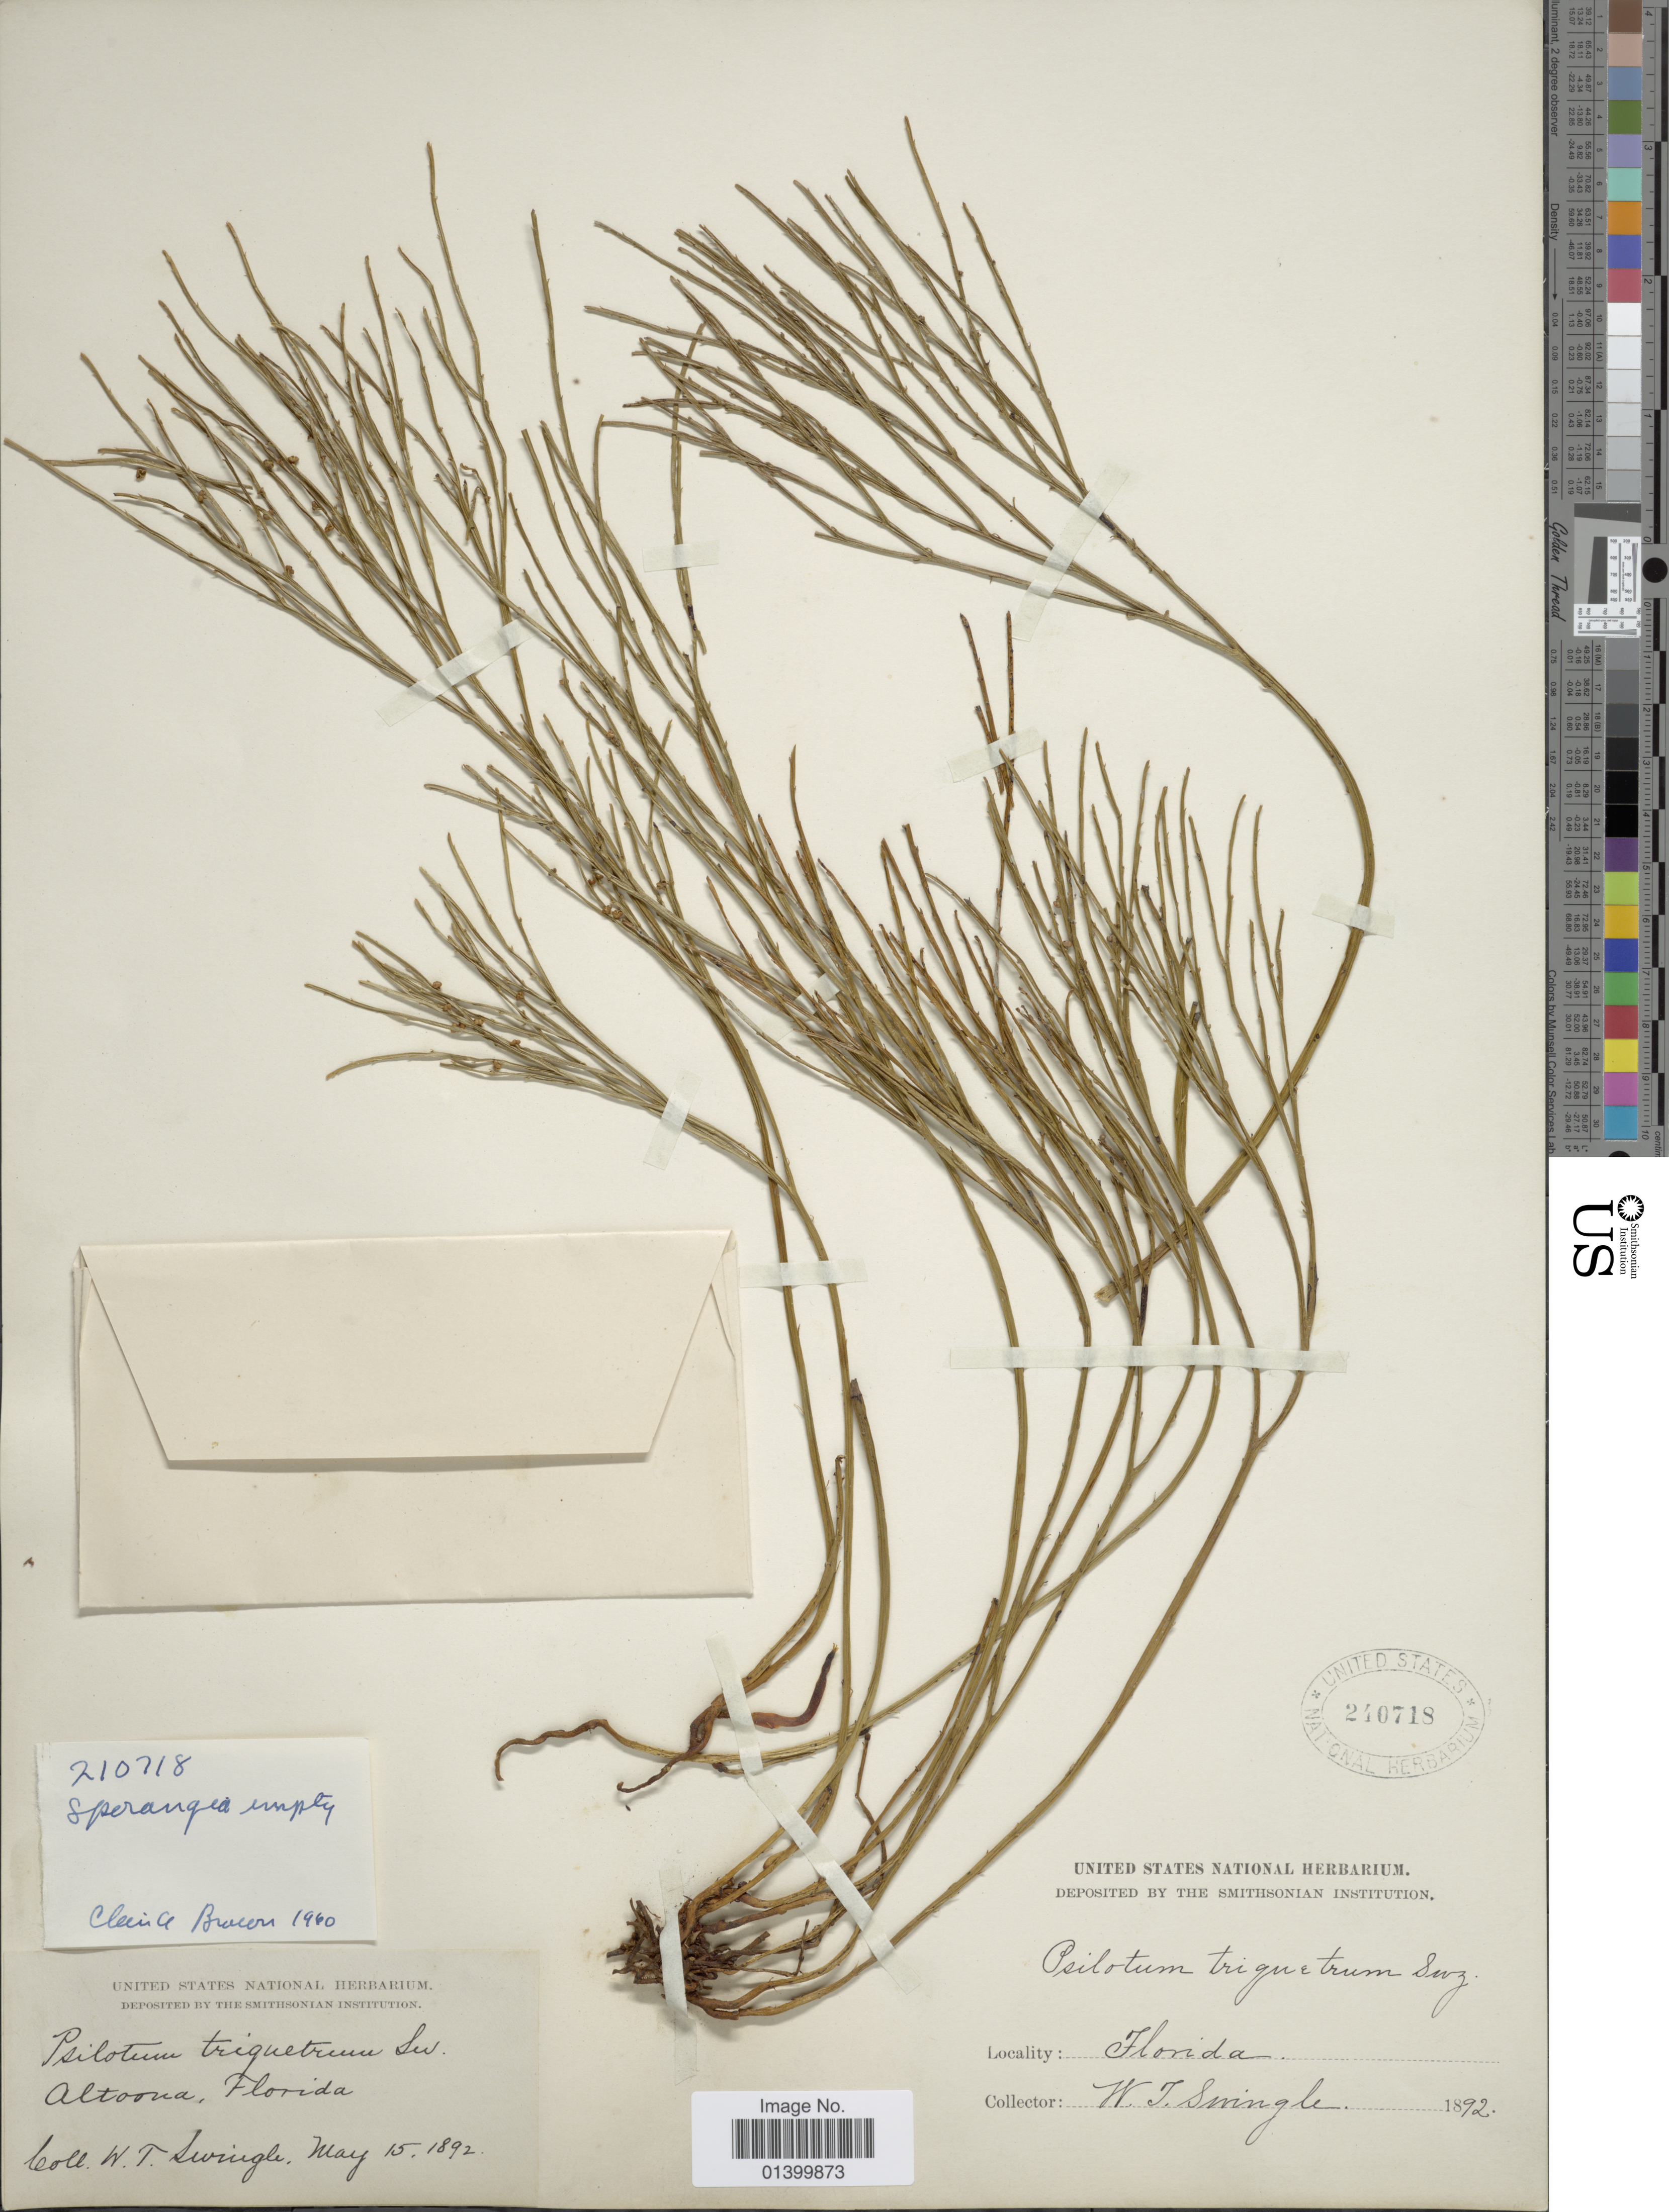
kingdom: Plantae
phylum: Tracheophyta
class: Polypodiopsida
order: Psilotales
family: Psilotaceae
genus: Psilotum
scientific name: Psilotum nudum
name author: (L.) P. Beauv.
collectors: W. T. Swingle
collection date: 1892-05-15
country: United States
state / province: Florida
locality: Altoona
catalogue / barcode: US 240718